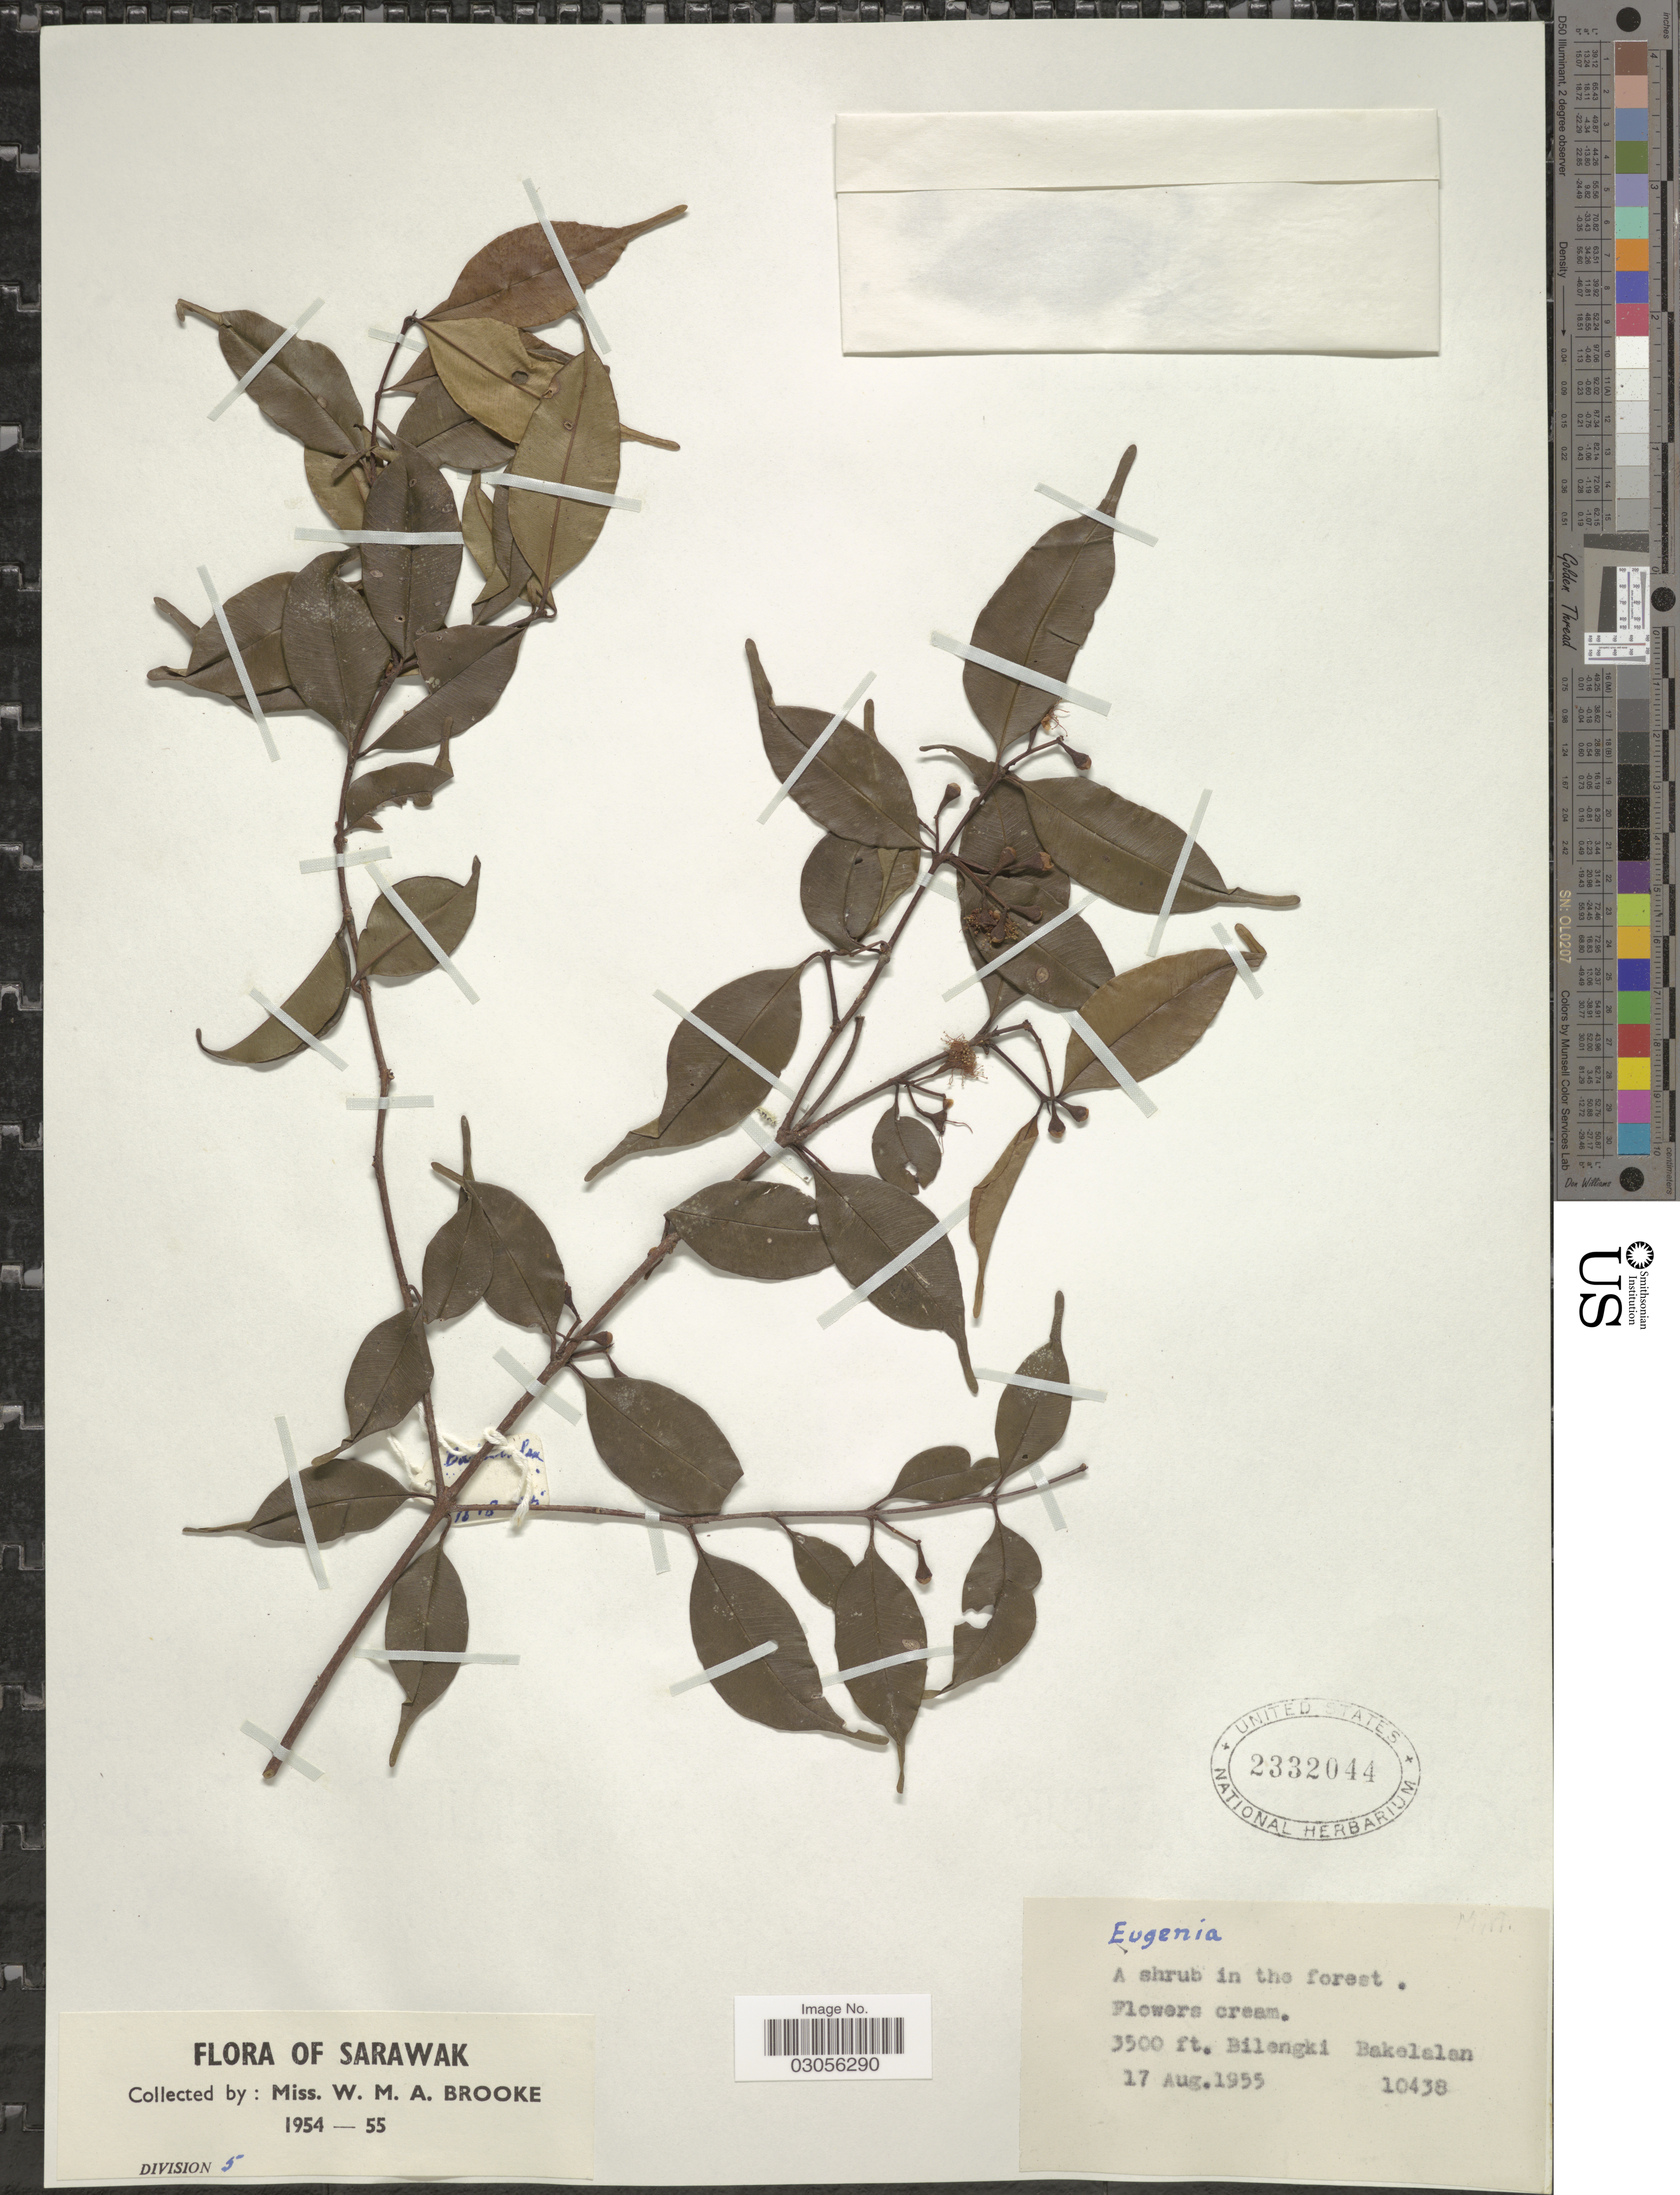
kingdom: Plantae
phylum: Tracheophyta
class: Magnoliopsida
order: Myrtales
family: Myrtaceae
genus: Syzygium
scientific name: Syzygium sp.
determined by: Strong, M. T., (US), Smithsonian Institution - National Museum of Natural History (UNITED STATES)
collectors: W. Brooke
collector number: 10438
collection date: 1955-08-17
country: Malaysia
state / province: Sarawak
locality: Bilengki Bakelalan.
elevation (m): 1067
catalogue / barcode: US 2332044